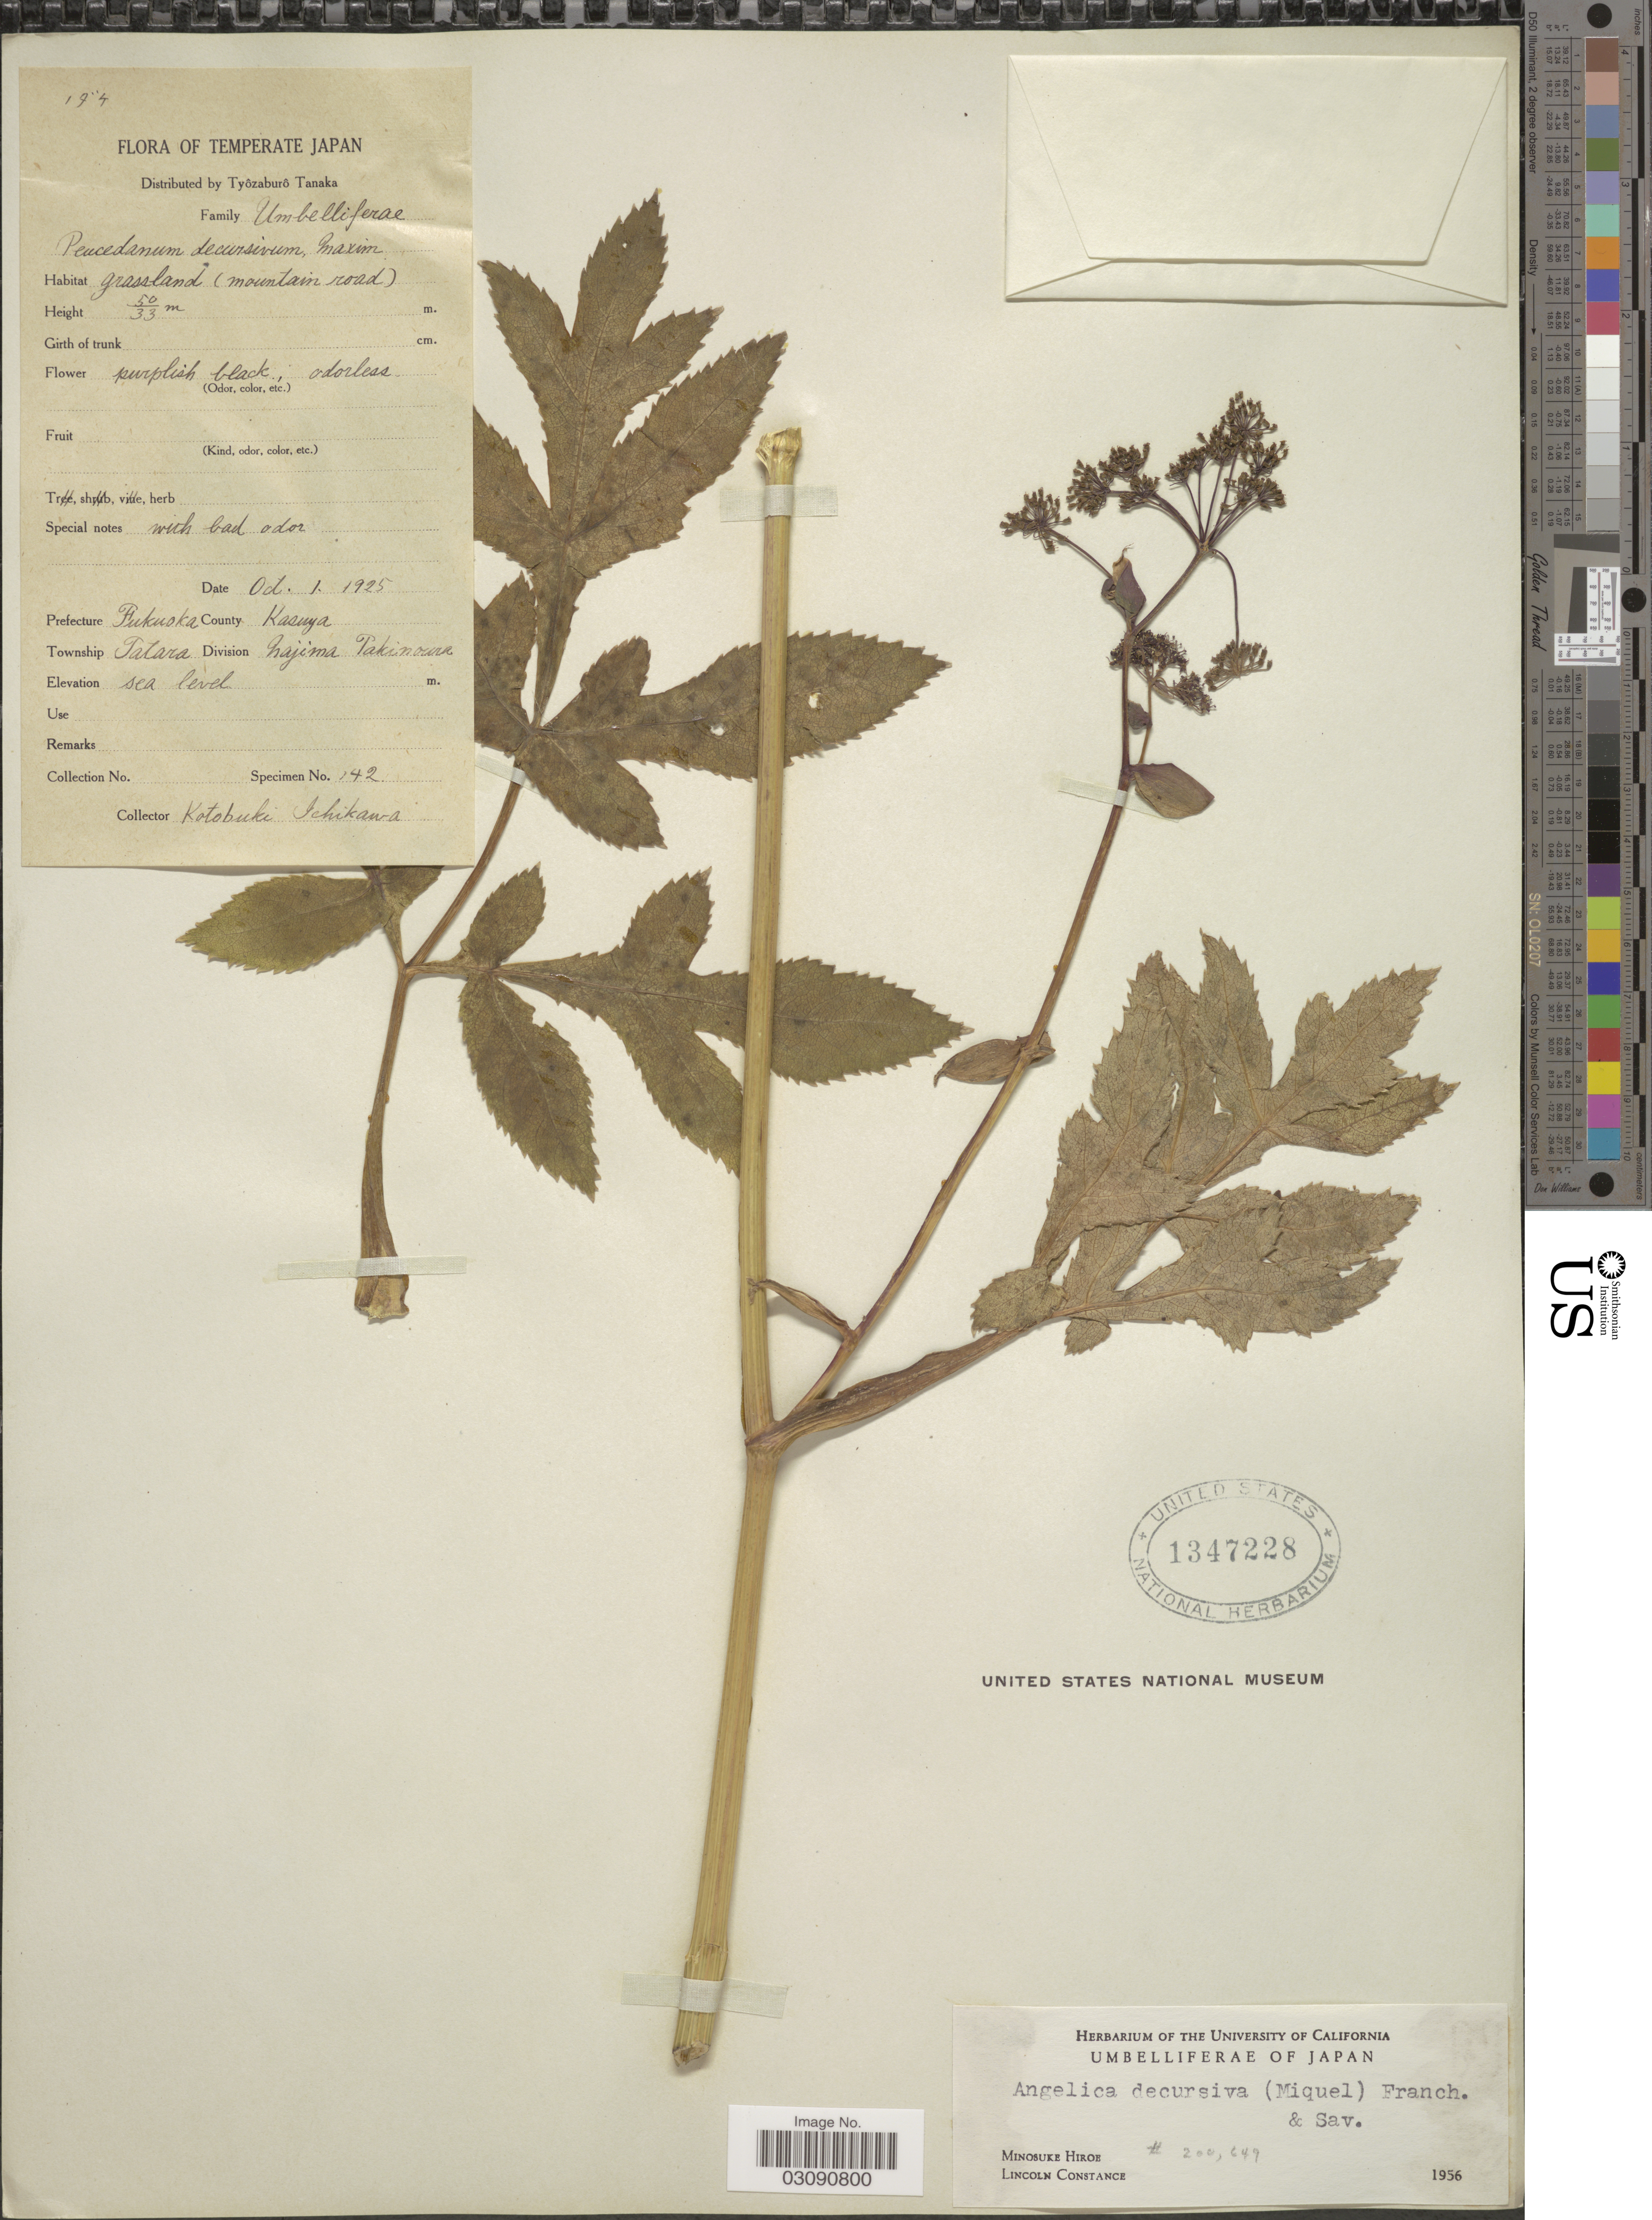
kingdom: Plantae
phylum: Tracheophyta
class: Magnoliopsida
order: Apiales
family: Apiaceae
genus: Angelica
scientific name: Angelica decursiva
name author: (Miq.) Franch. & Sav.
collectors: K. Ichikawa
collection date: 1925-10-01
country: Japan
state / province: Hukuoka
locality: Prefecture Fukuoka;, County, Kasuya, Tatara, Division Najima Takinouna.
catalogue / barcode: US 1347228